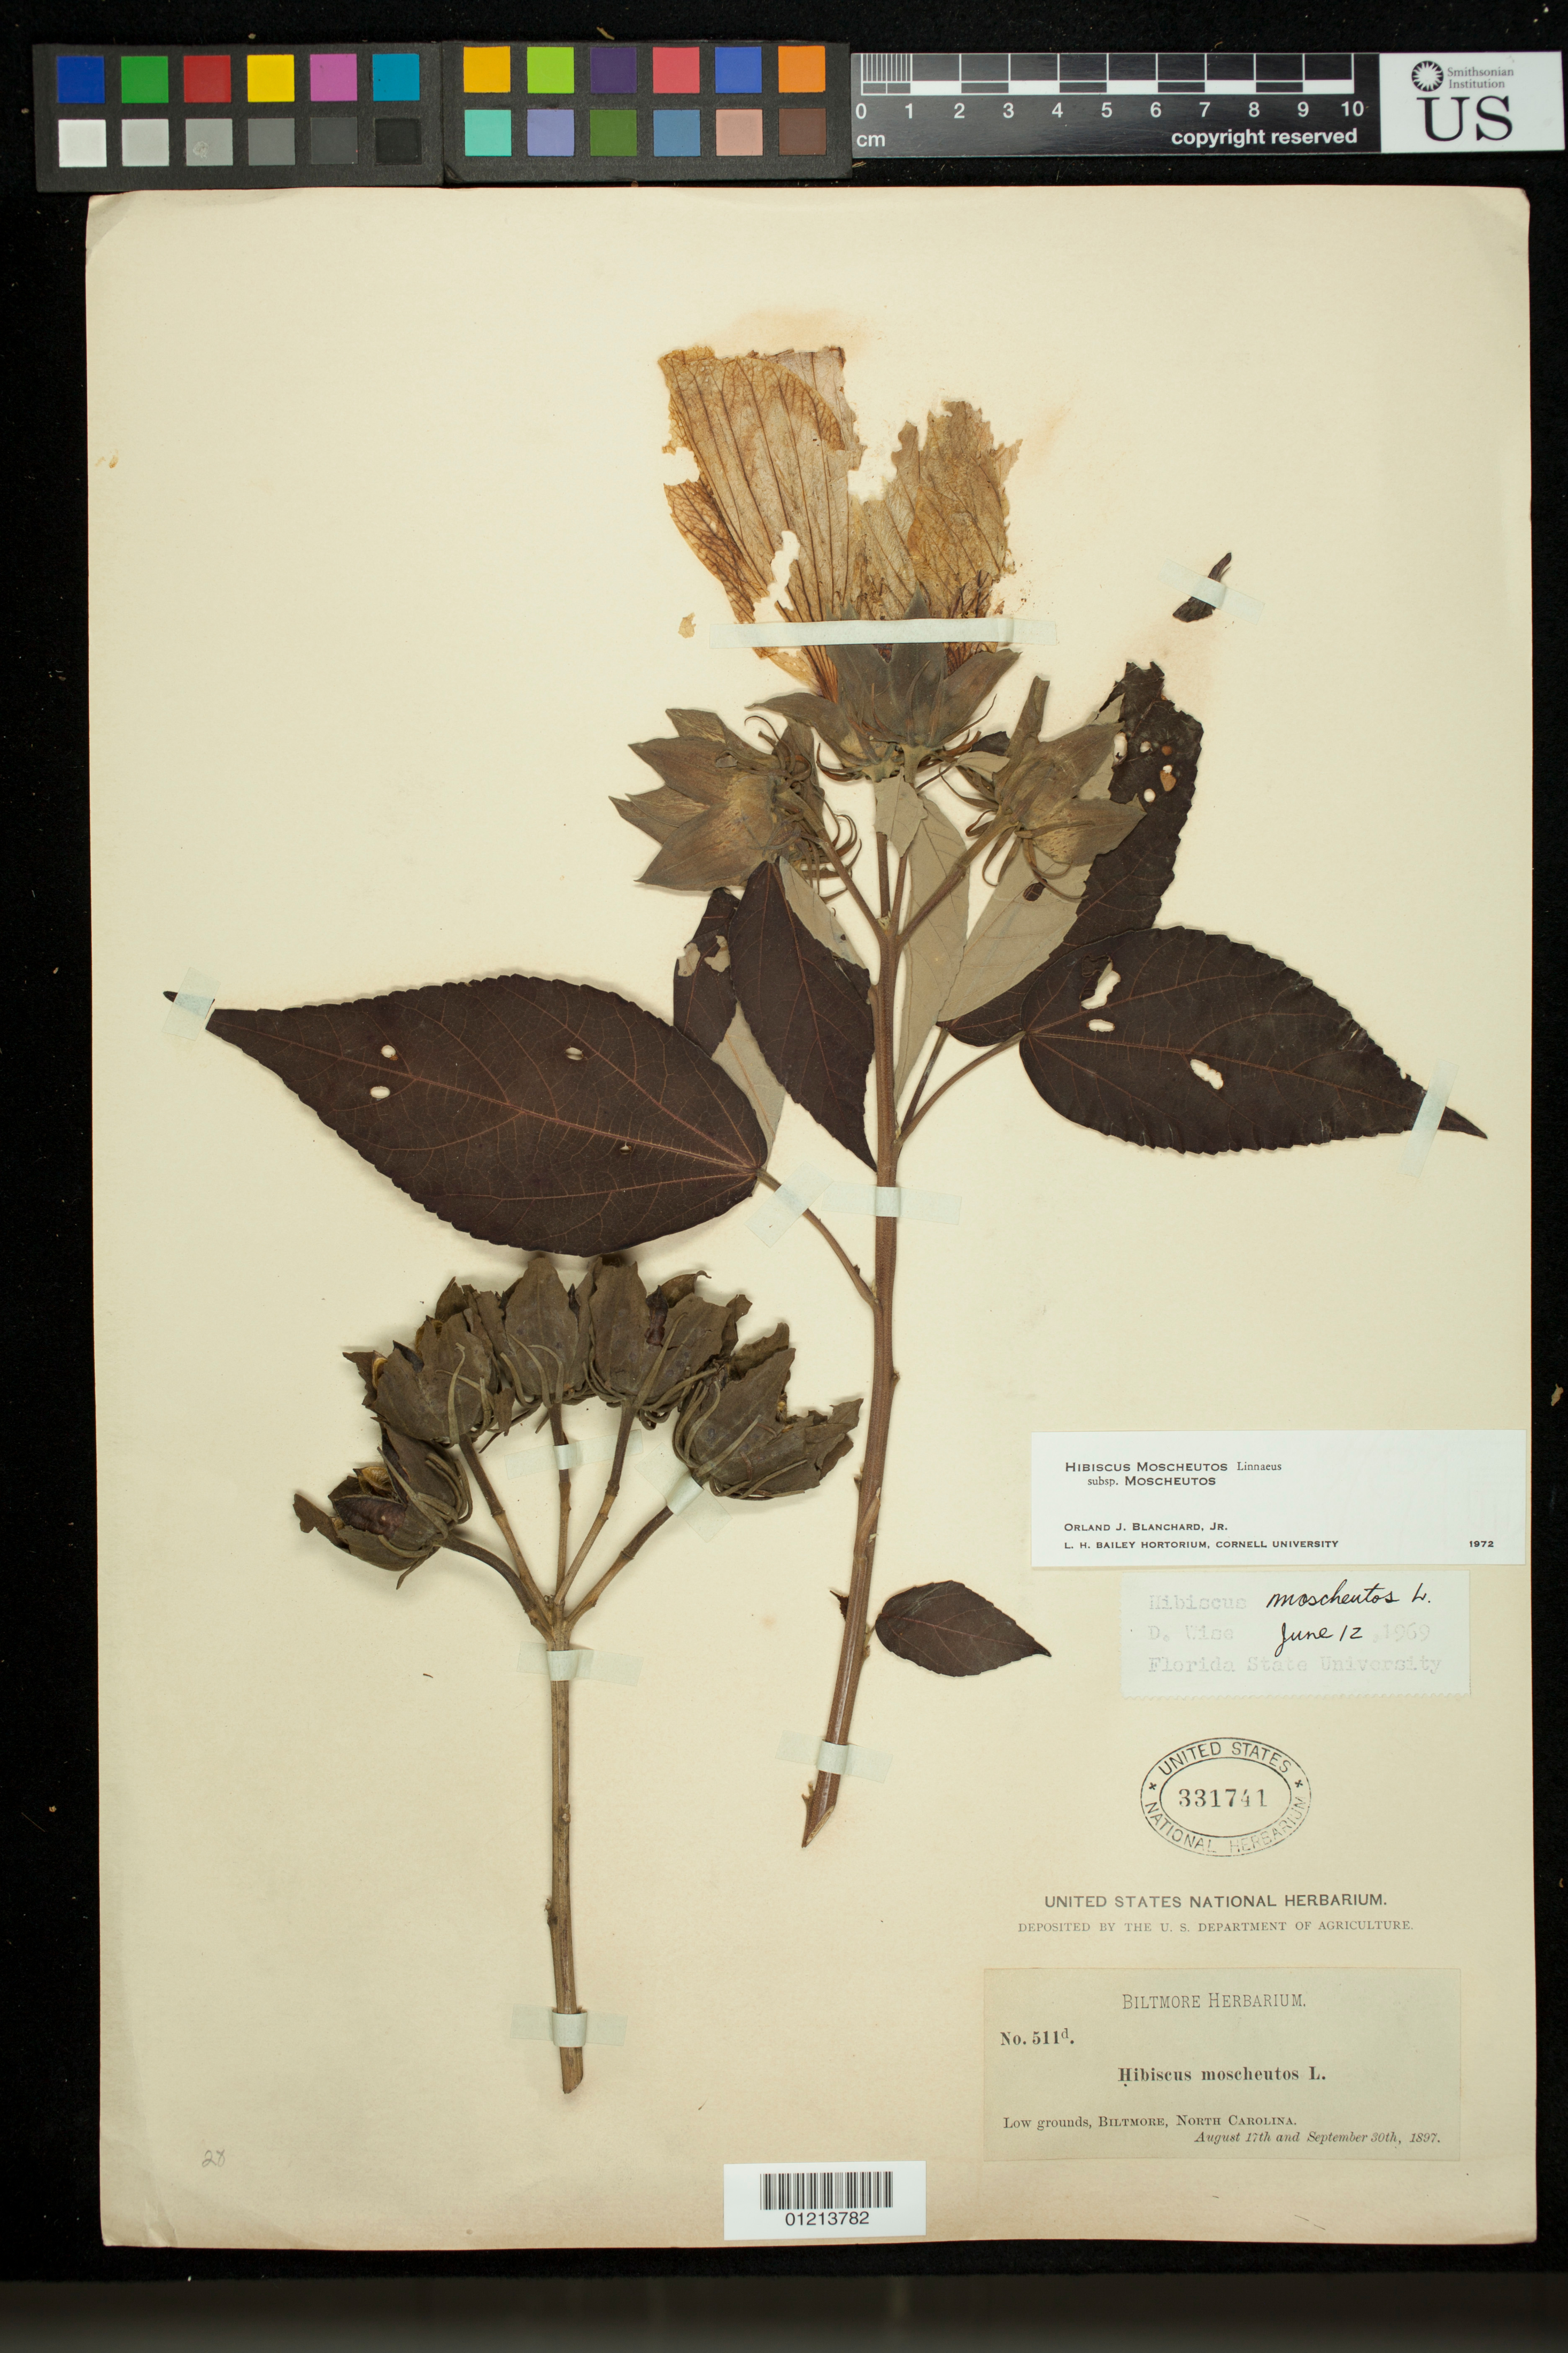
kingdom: Plantae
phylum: Tracheophyta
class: Magnoliopsida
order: Malvales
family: Malvaceae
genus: Hibiscus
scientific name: Hibiscus moscheutos subsp. moscheutos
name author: L.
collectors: ex herb. Biltmore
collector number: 511d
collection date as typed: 17 Aug 1897 to 30 Sep 1897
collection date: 1897-08-17/1897-09-30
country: United States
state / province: North Carolina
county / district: Buncombe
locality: Low grounds, Biltmore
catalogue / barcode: US 331741